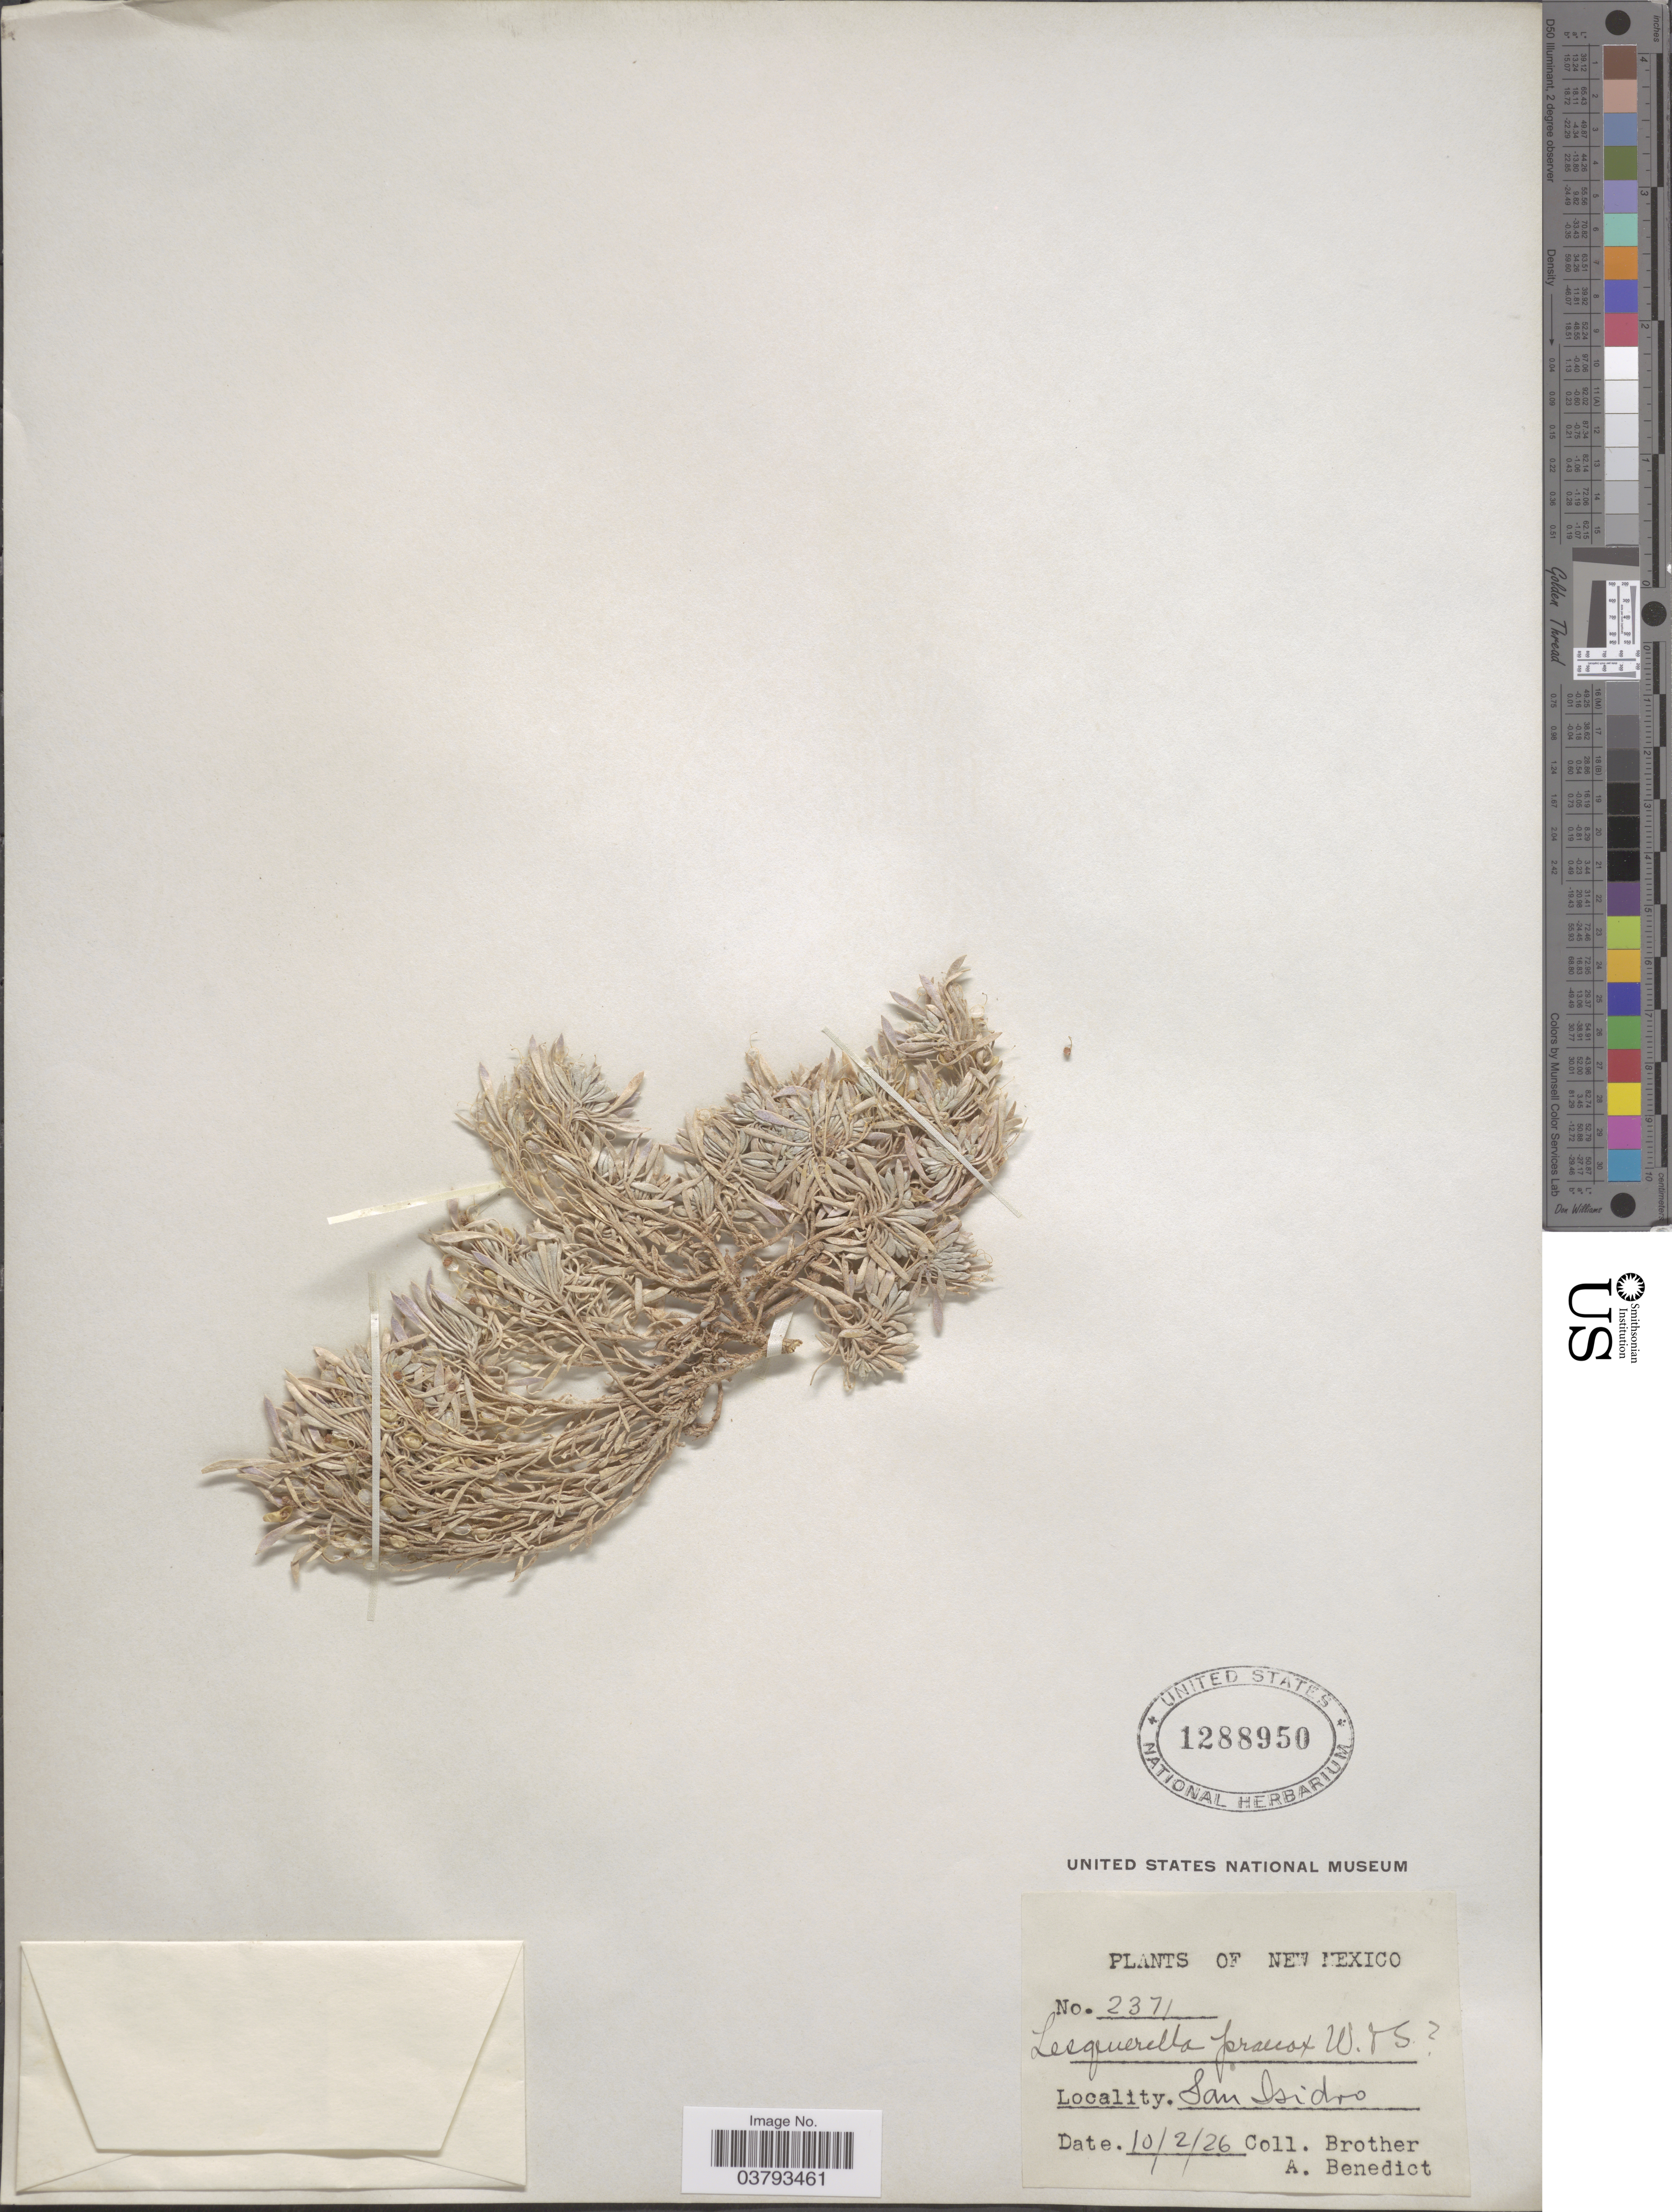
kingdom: Plantae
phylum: Tracheophyta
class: Magnoliopsida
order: Brassicales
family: Brassicaceae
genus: Lesquerella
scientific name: Lesquerella fendleri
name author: (A. Gray) S. Watson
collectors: Bro. Benedict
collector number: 2371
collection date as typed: Transcribed d/m/y: 2/10/26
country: United States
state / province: New Mexico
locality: San Isidro.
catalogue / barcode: US 1288950